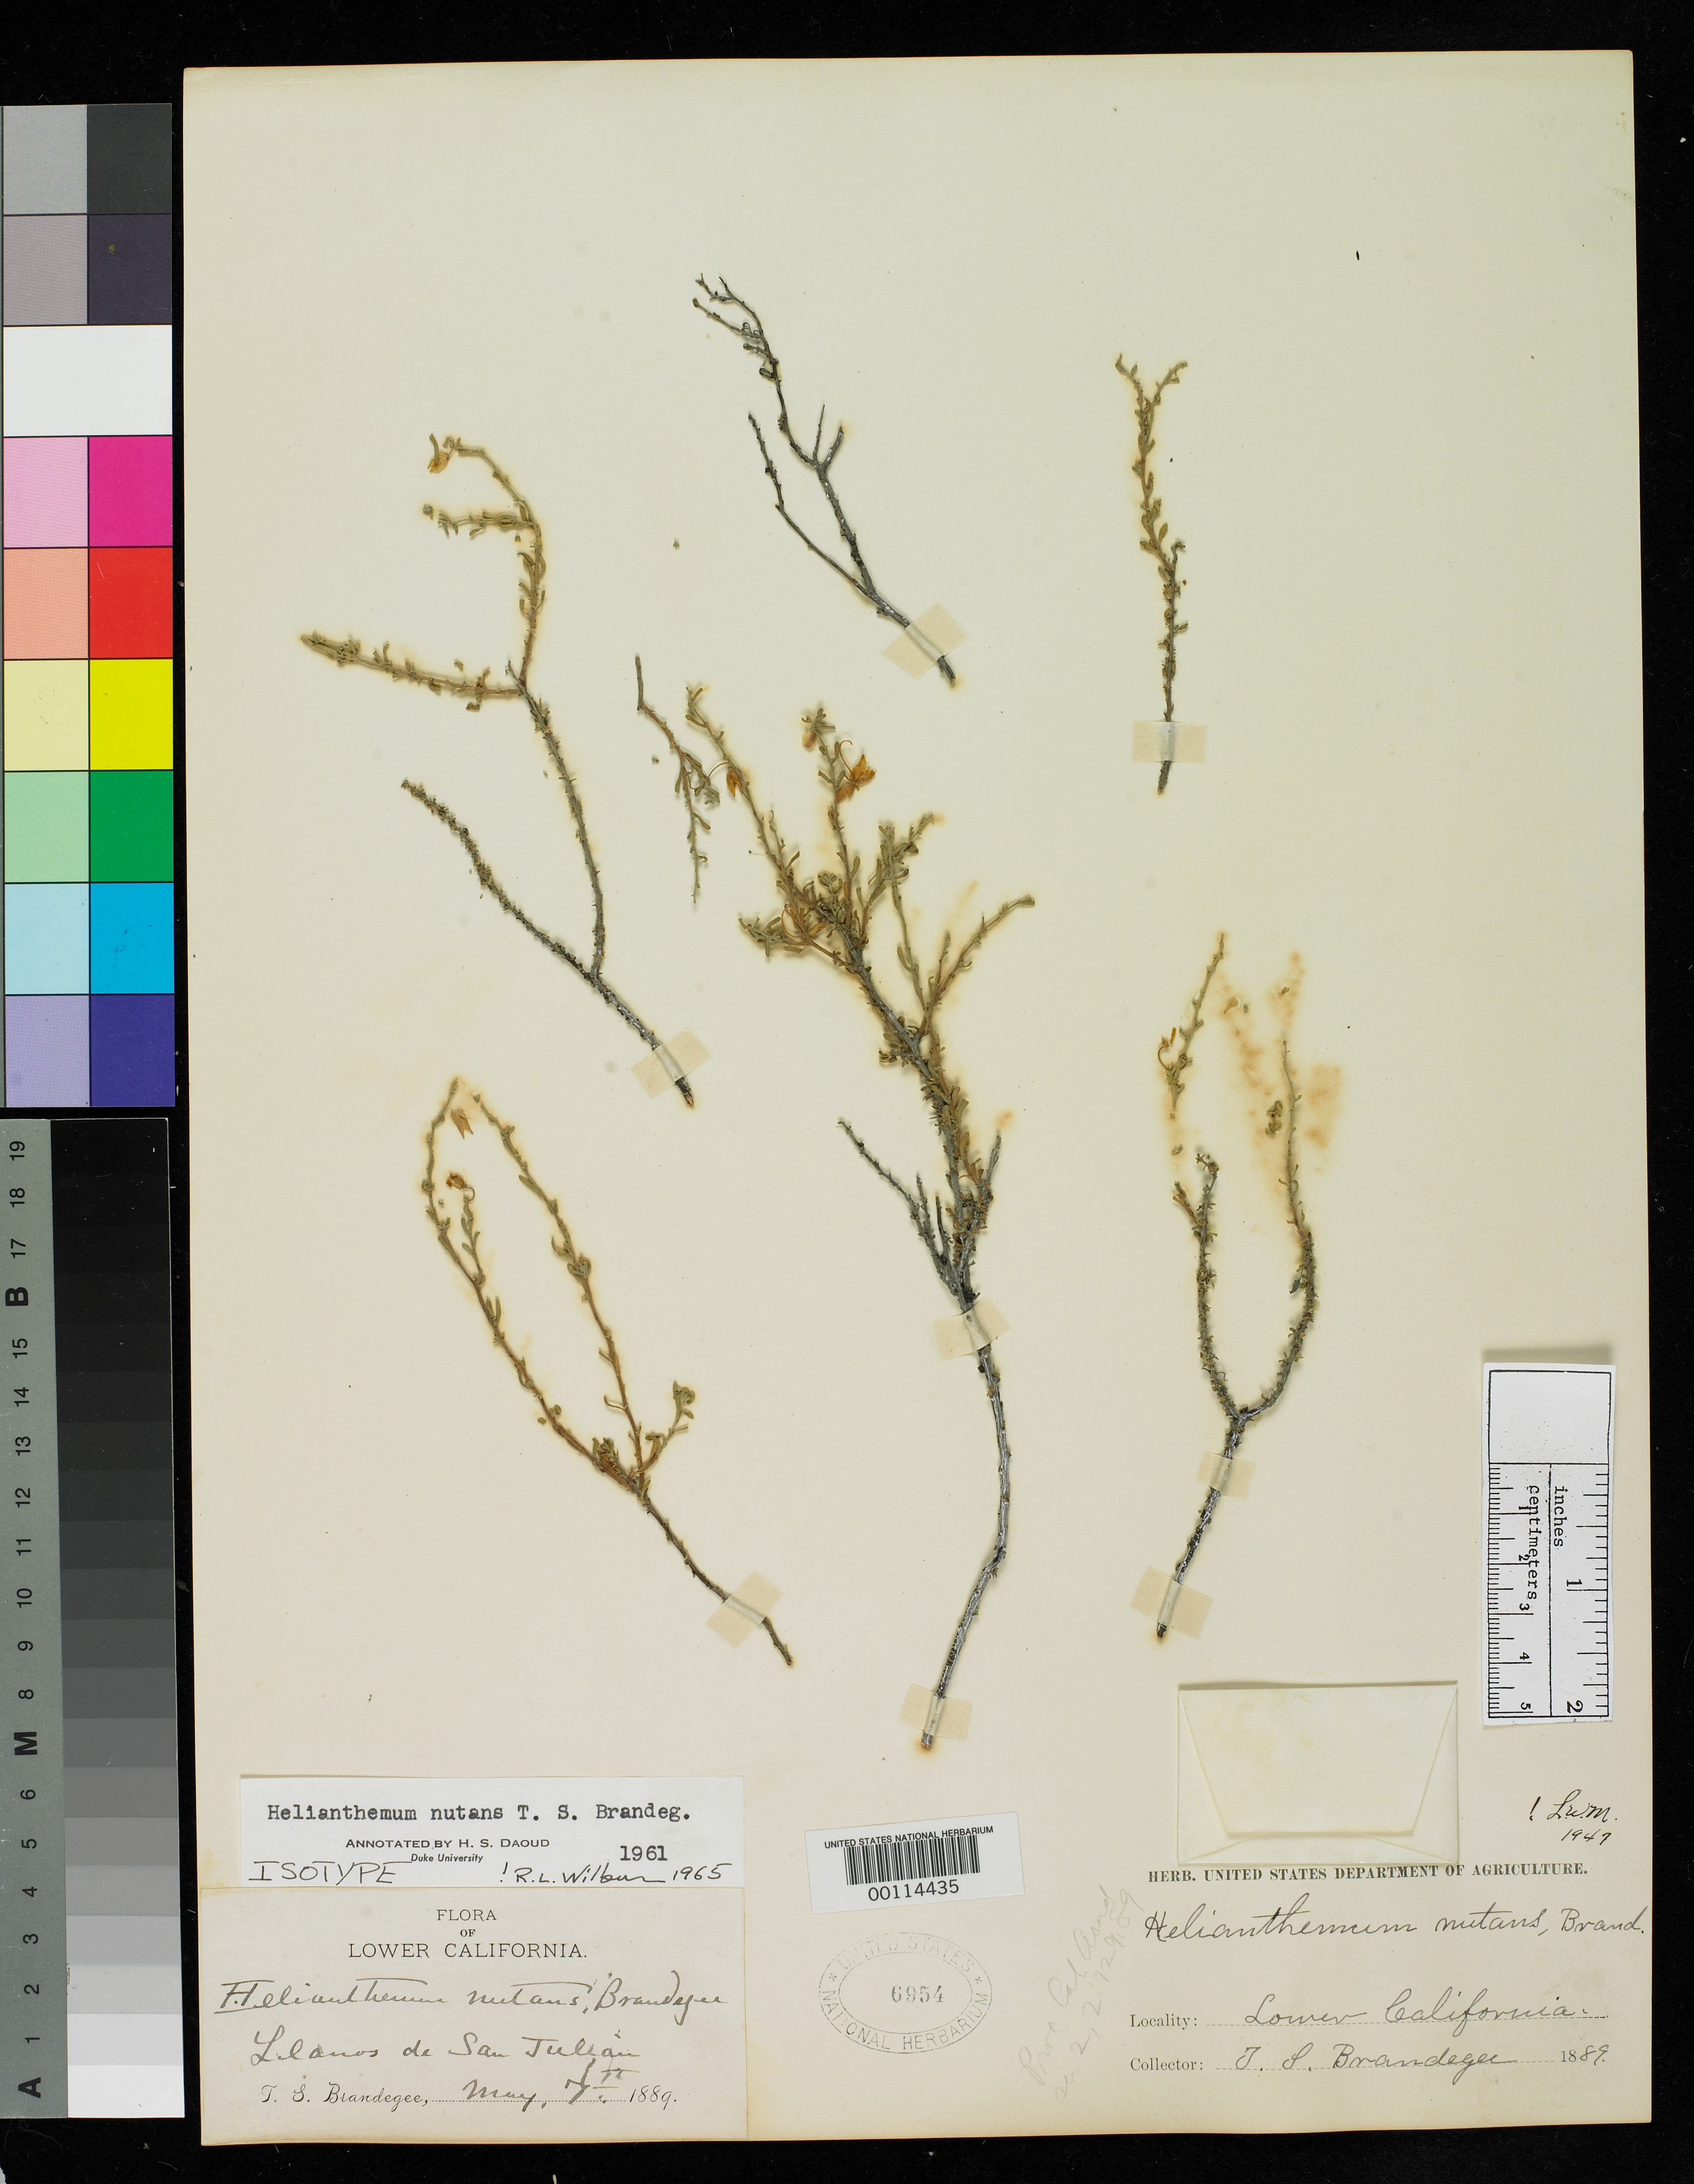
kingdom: Plantae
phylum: Tracheophyta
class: Magnoliopsida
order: Malvales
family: Cistaceae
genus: Helianthemum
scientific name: Helianthemum nutans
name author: Brandegee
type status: Isotype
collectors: T. S. Brandegee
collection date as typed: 07 May 1889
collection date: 1889-05-07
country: Mexico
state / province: Baja California Norte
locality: Plains of San Julian.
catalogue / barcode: US 6954